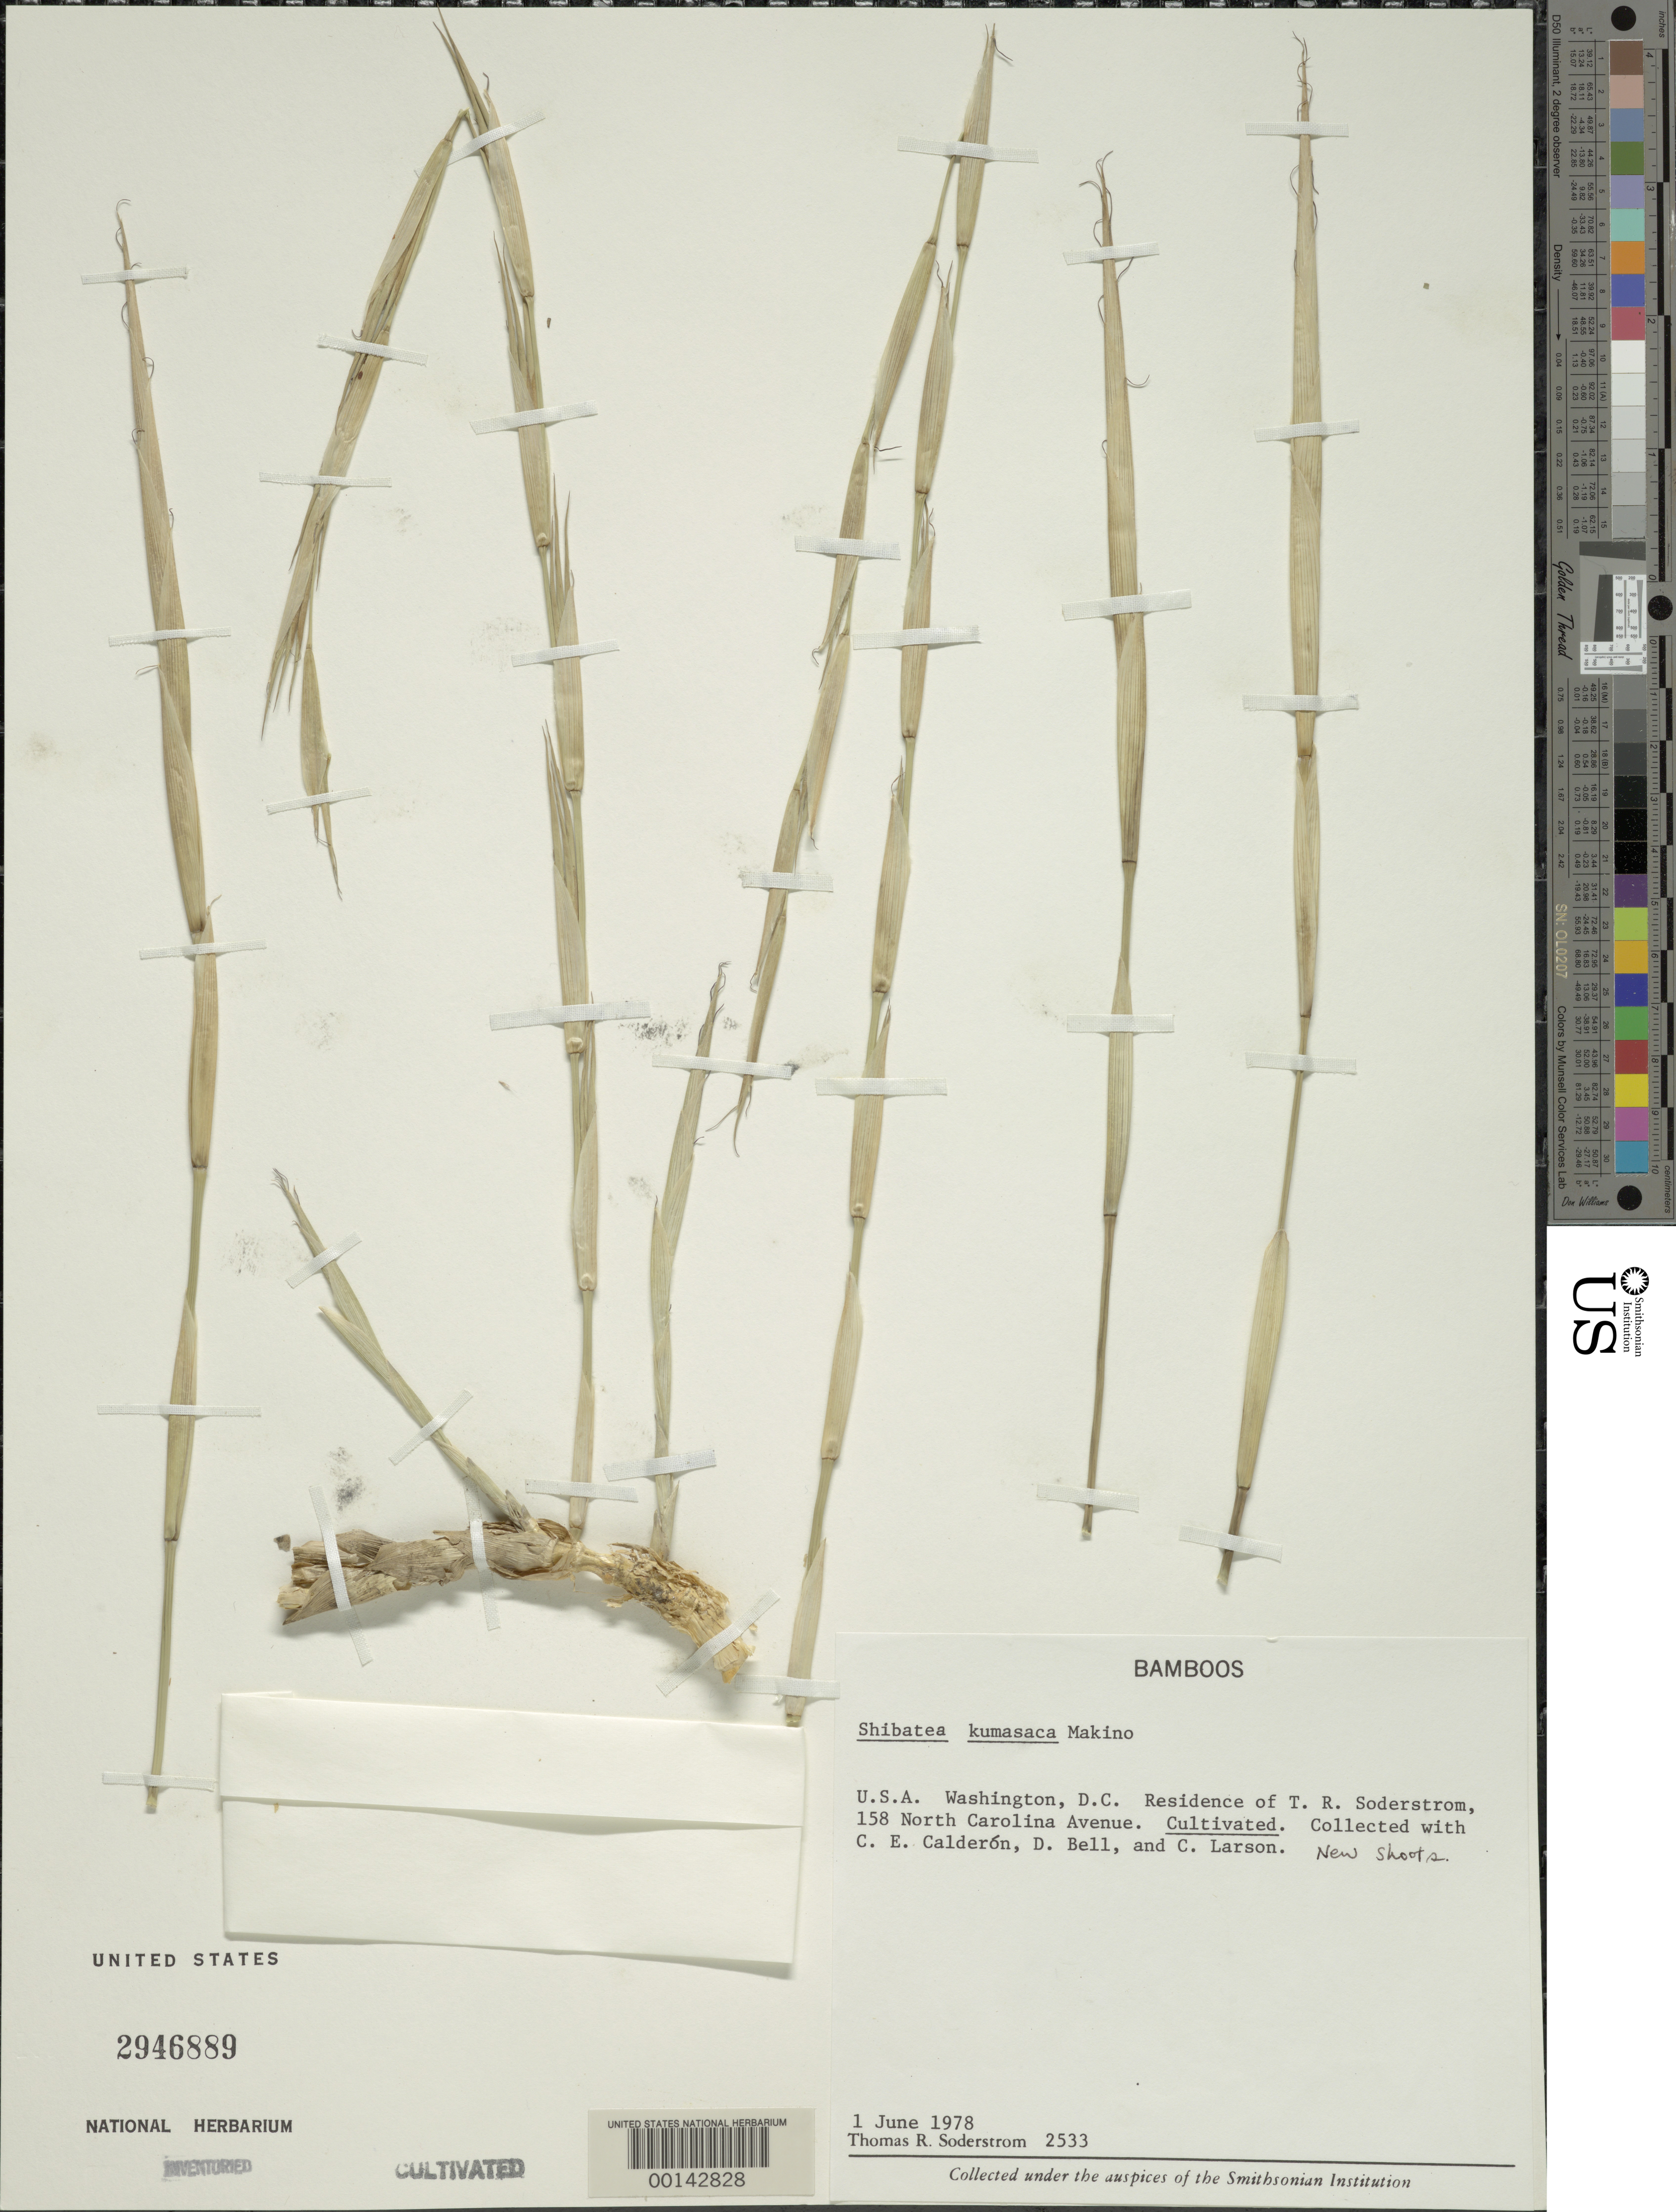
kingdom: Plantae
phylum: Tracheophyta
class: Liliopsida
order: Poales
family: Poaceae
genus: Shibataea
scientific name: Shibataea kumasasa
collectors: T. R. Soderstrom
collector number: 2533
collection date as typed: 01 Jun 1978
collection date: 1978-06-01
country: United States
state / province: District of Columbia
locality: Washington dc, north carolina ave.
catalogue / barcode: US 2946889